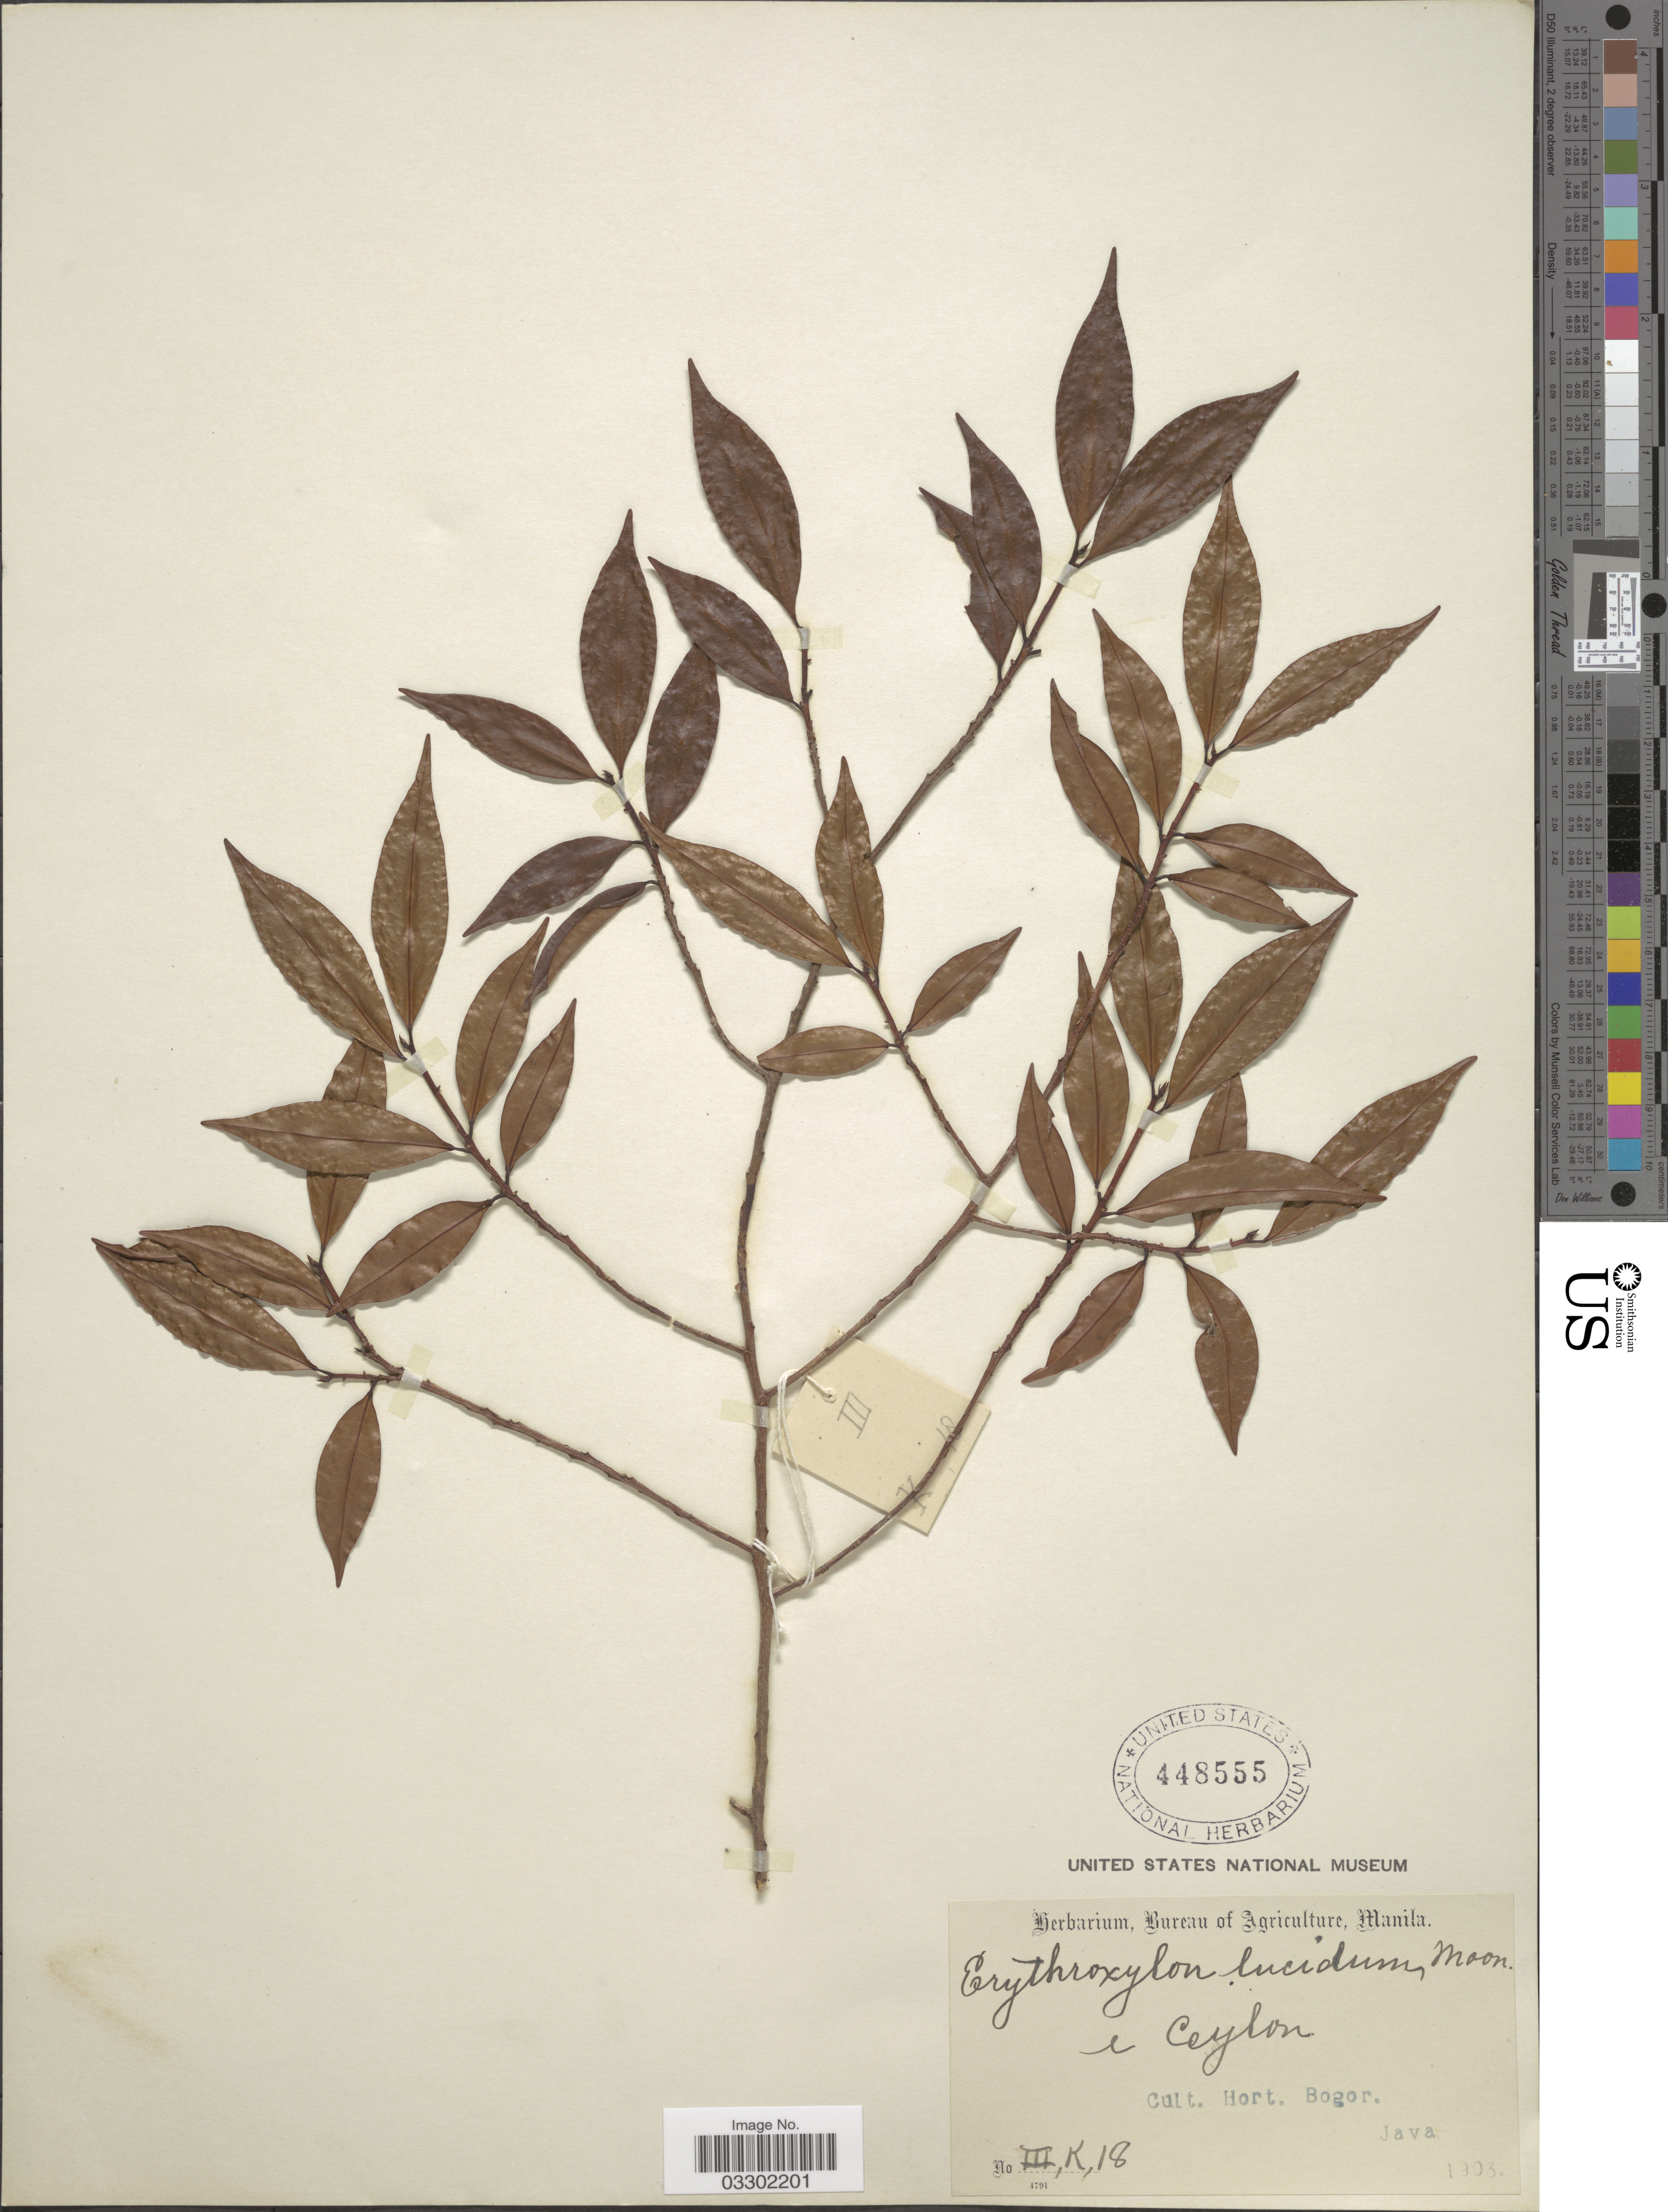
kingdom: Plantae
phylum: Tracheophyta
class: Magnoliopsida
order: Malpighiales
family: Erythroxylaceae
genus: Erythroxylum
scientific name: Erythroxylum moonii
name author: Hochr.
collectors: Ex herb. Bureau of Agriculture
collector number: IIIK18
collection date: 1903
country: Indonesia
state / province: Java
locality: Cult. Hort. Bogor.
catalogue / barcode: US 448555